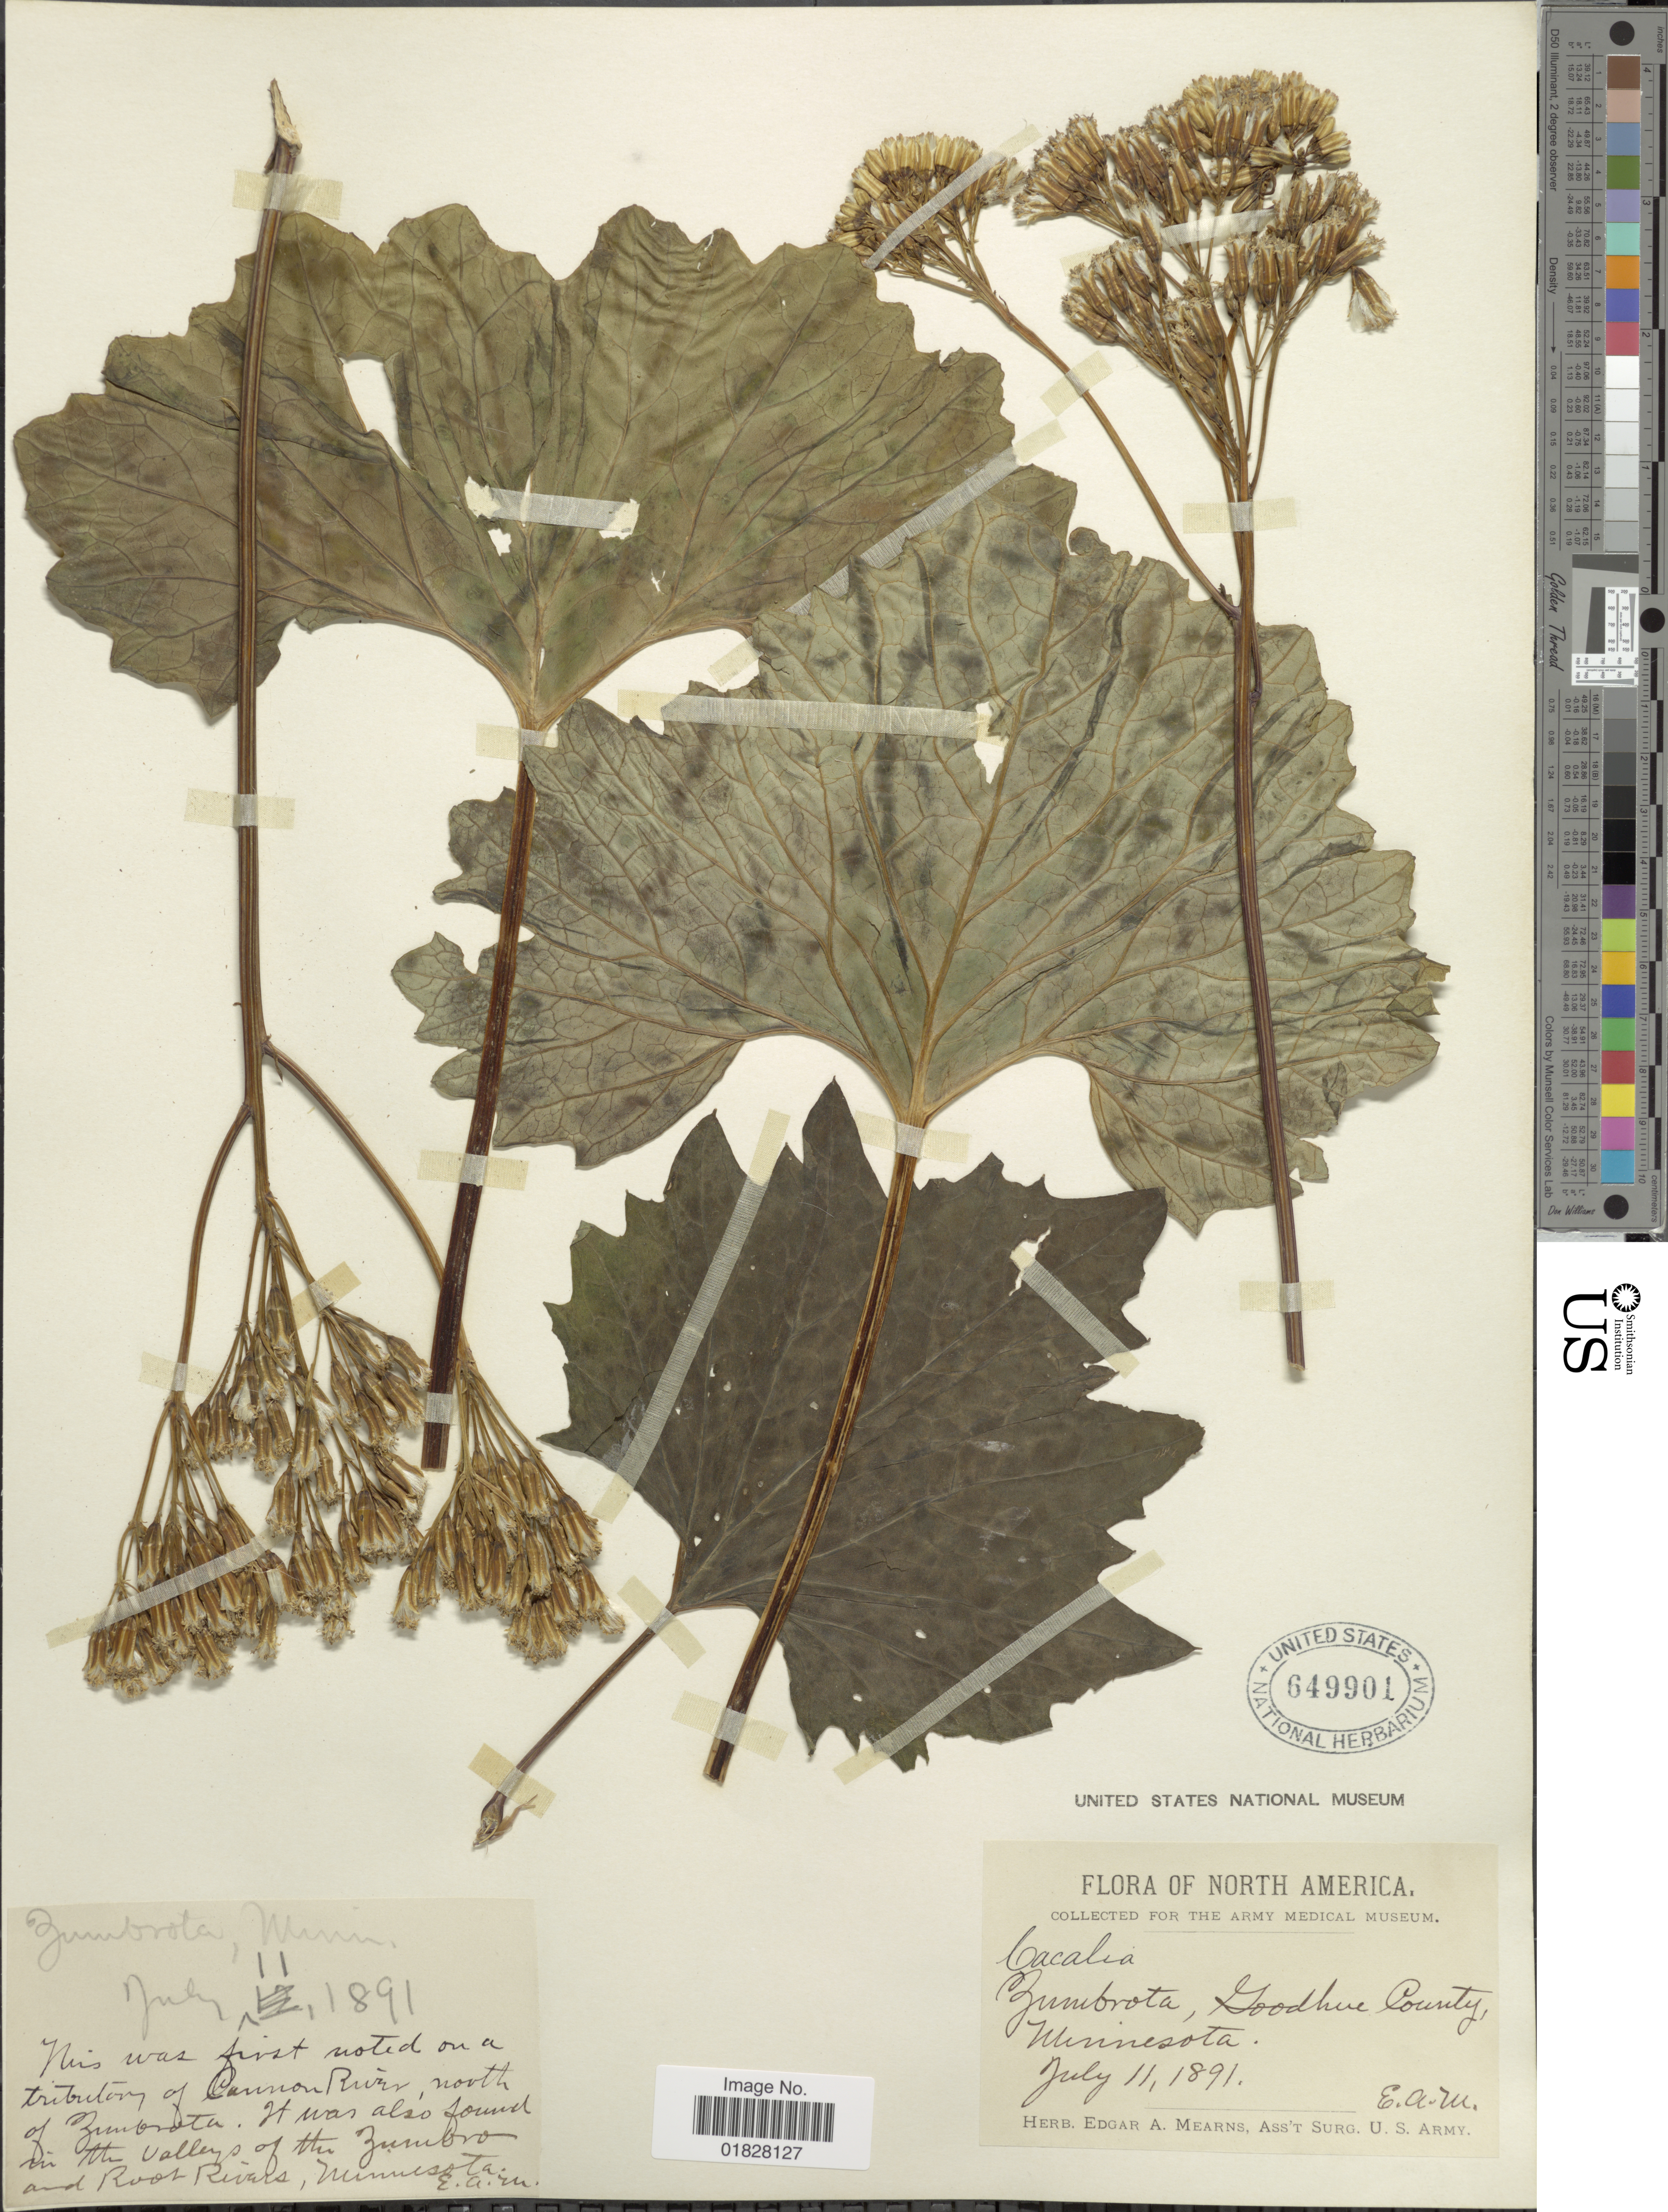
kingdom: Plantae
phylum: Tracheophyta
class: Magnoliopsida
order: Asterales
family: Asteraceae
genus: Arnoglossum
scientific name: Arnoglossum reniforme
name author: (Hook.) H. Rob.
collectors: E. A. Mearns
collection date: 1891-07-11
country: United States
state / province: Minnesota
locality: Zumbrota, Goodhue County, Minnesota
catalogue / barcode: US 649901